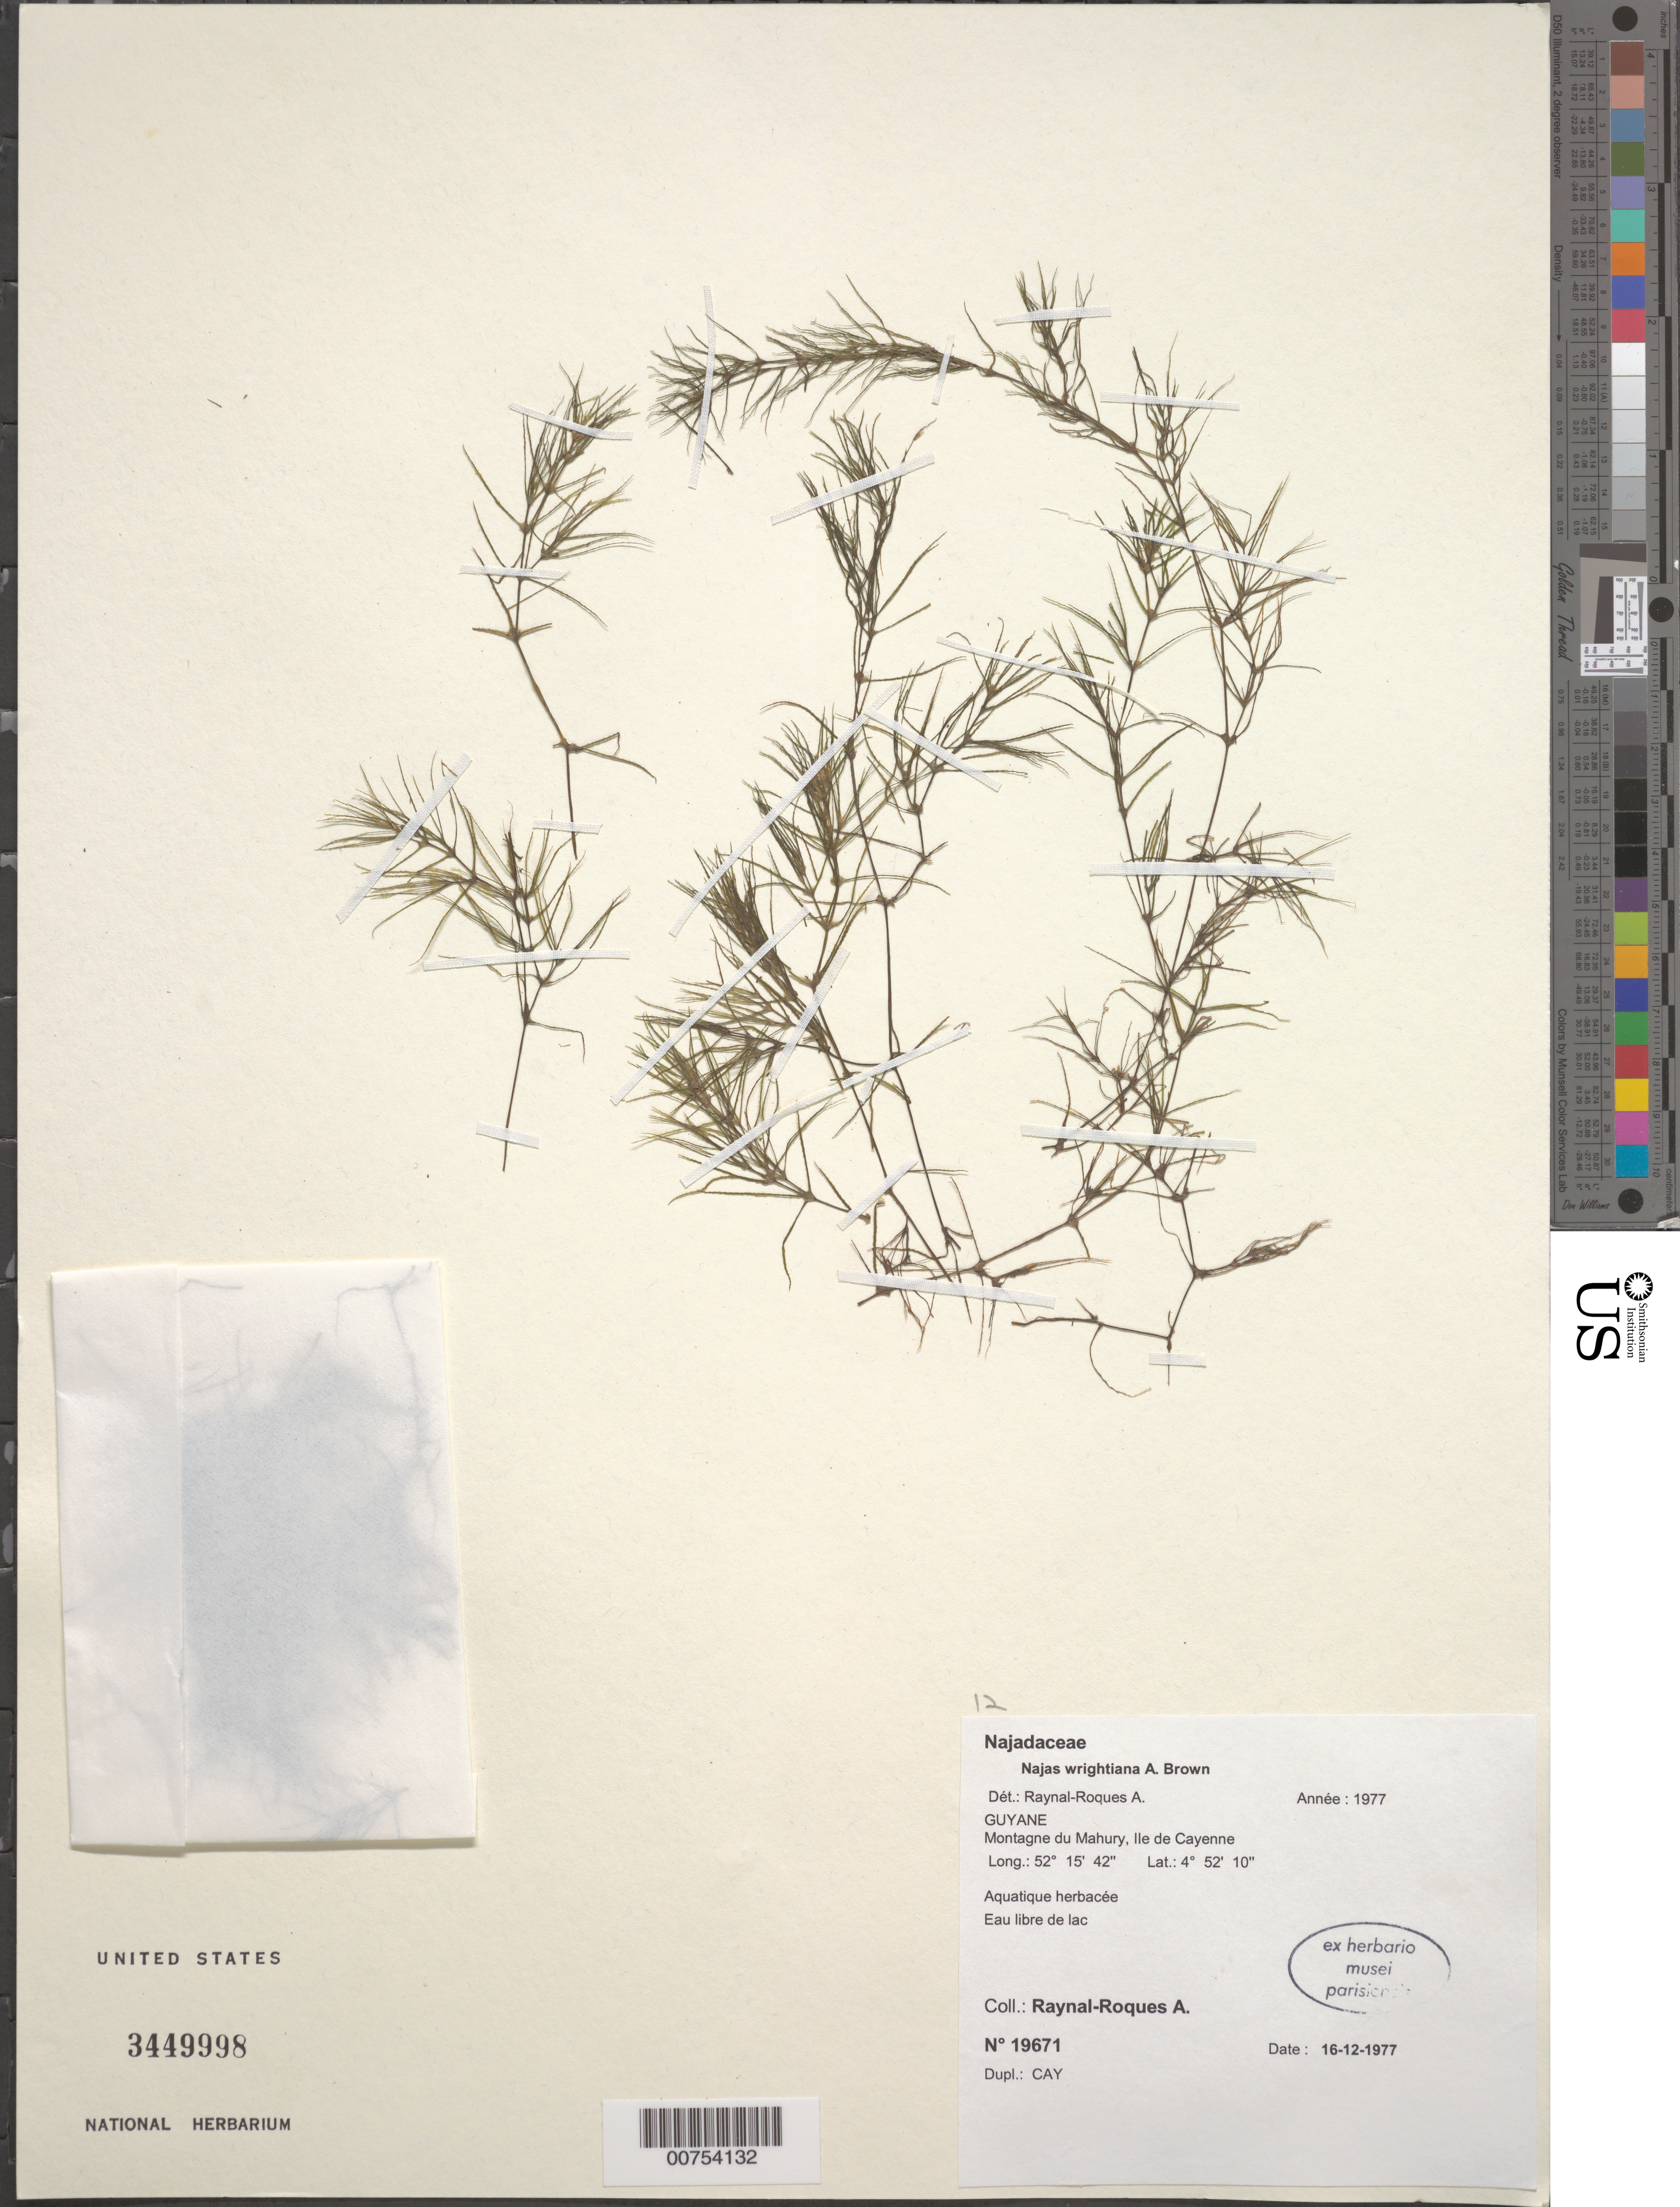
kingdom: Plantae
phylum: Tracheophyta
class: Liliopsida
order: Alismatales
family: Hydrocharitaceae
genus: Najas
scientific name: Najas wrightiana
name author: A. Braun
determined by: Raynal, A. M.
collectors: A. M. Raynal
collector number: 19671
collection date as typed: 16-Dec-77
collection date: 1977-12-16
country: French Guiana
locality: Montagne de Mahury, Ile de Cayenne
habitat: Eau libre de lac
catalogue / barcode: US 3449998